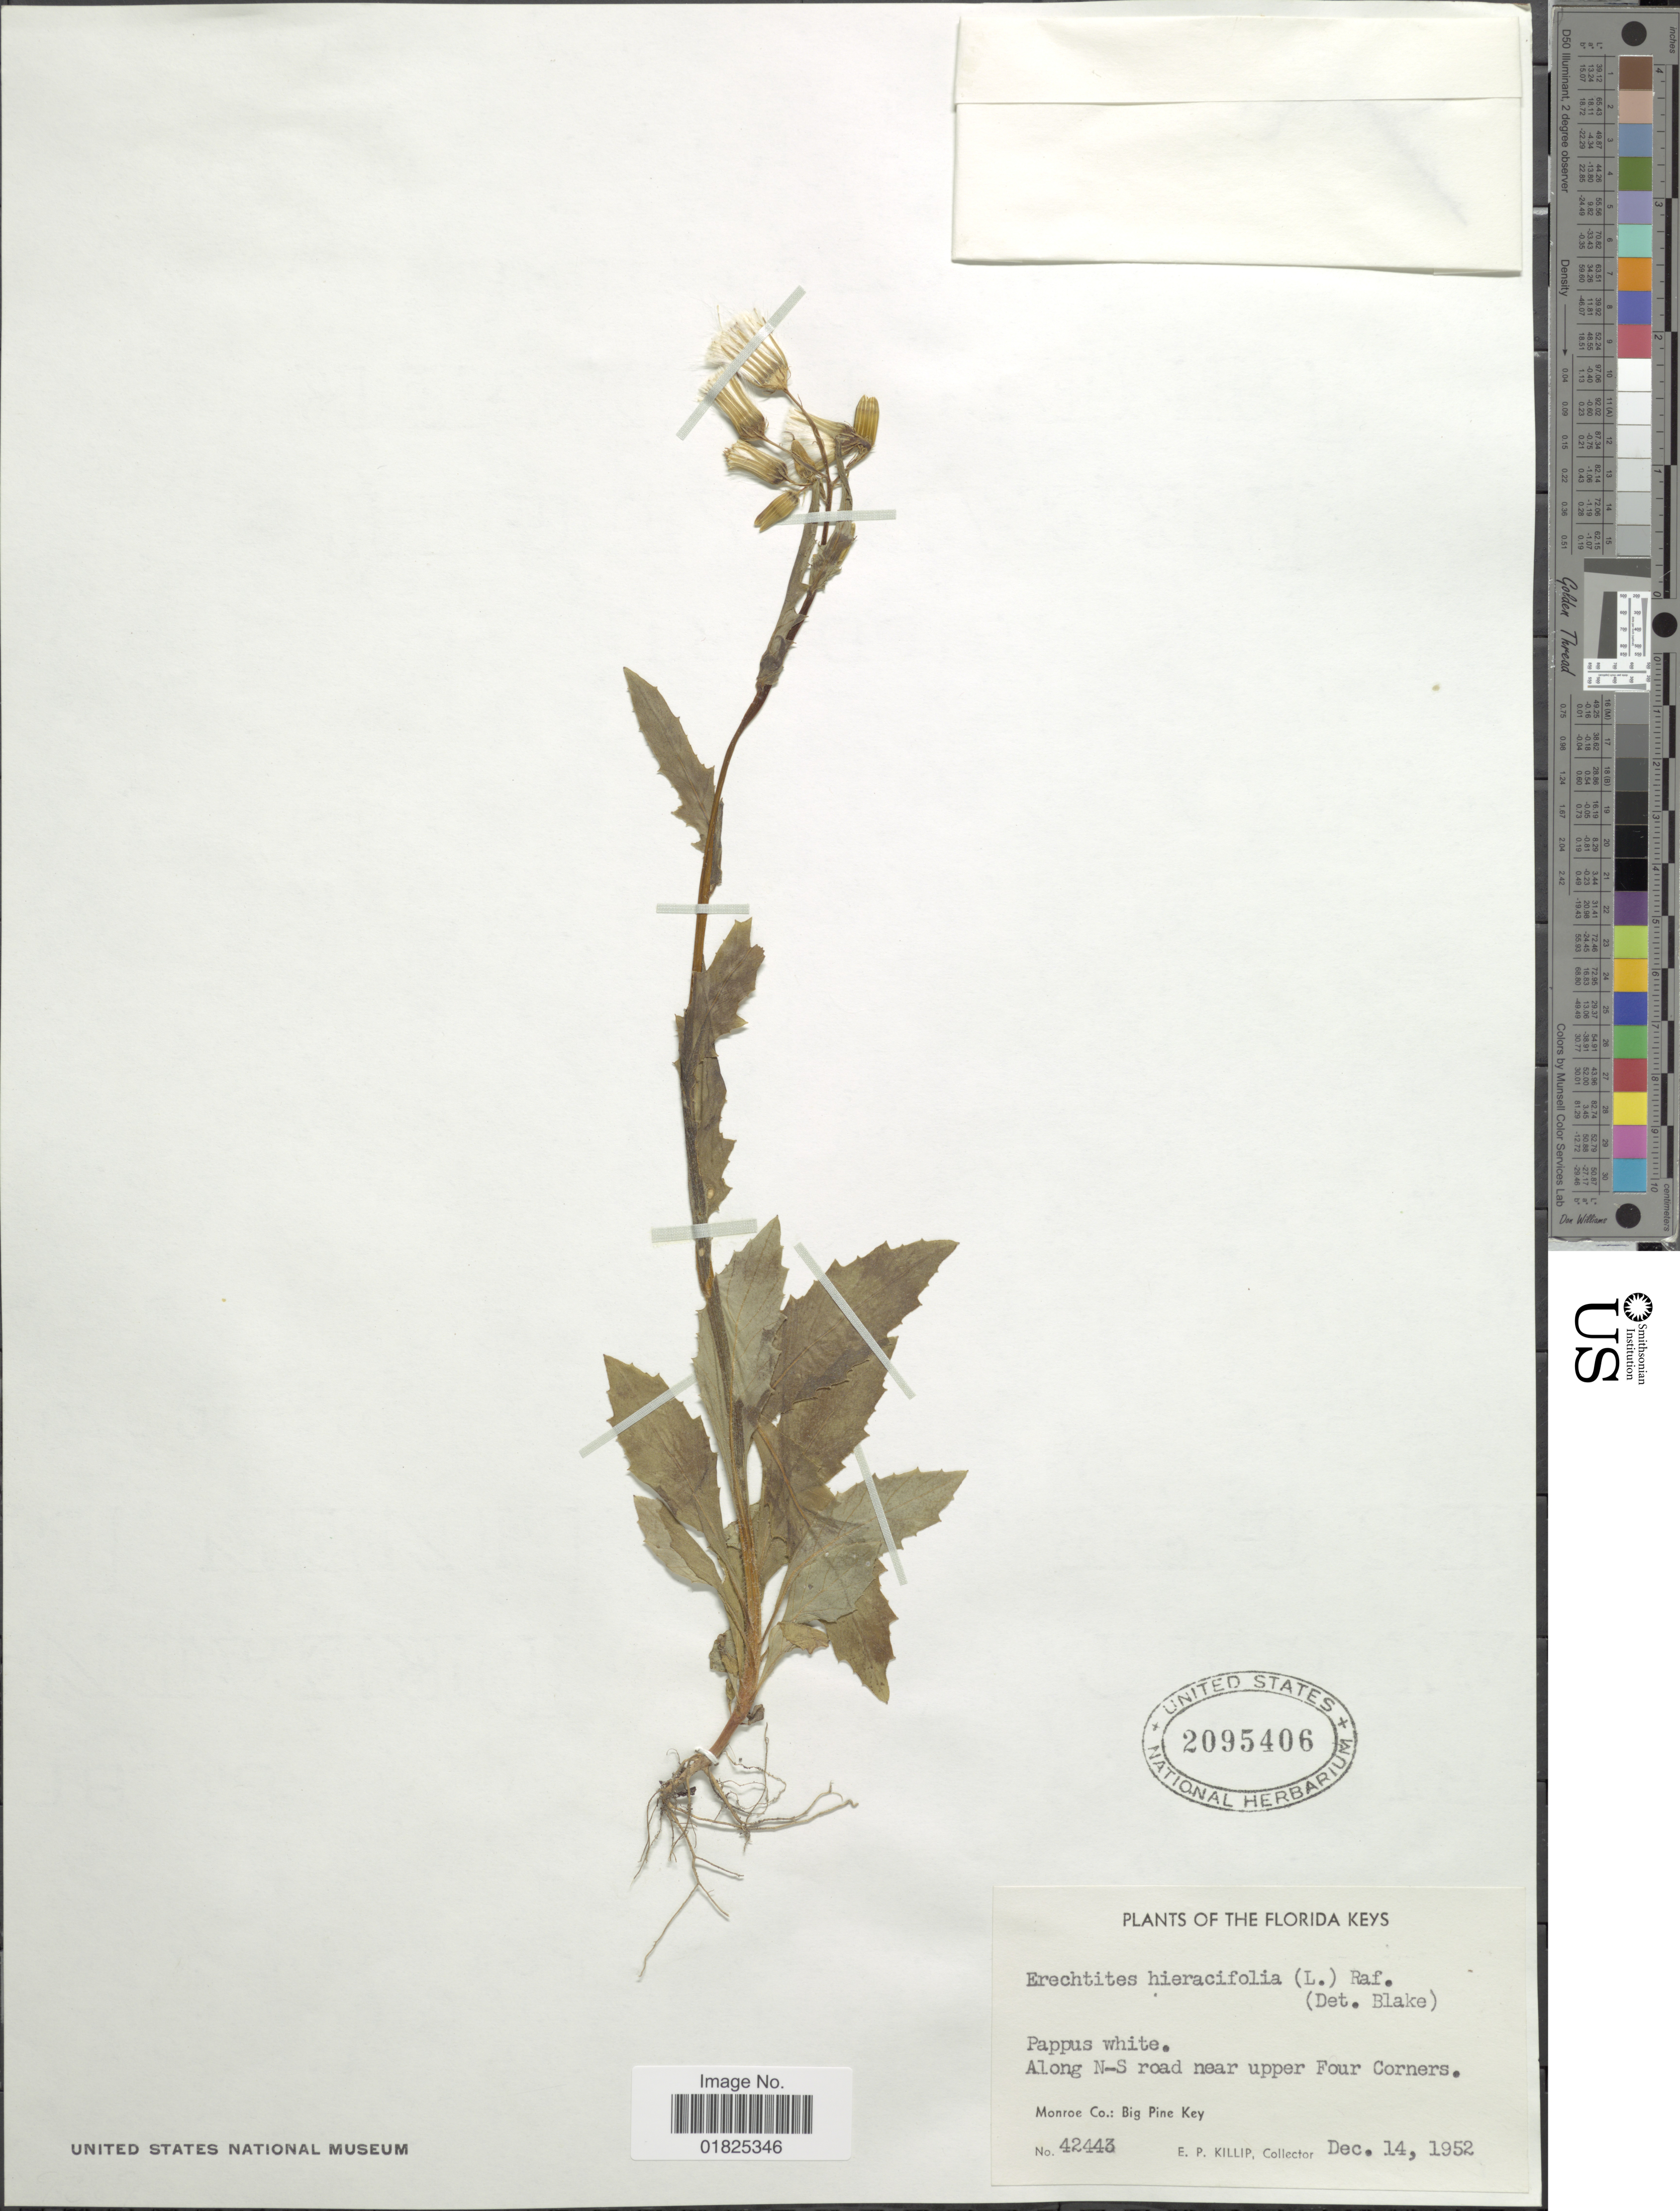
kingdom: Plantae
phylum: Tracheophyta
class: Magnoliopsida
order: Asterales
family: Asteraceae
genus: Erechtites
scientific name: Erechtites hieraciifolius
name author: (L.) Raf. ex DC.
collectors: E. P. Killip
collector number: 42443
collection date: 1952-12-14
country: United States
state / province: Florida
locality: Along N-S road near upper Four Corners. Monroe Co.: Big Pine Key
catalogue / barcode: US 2095406